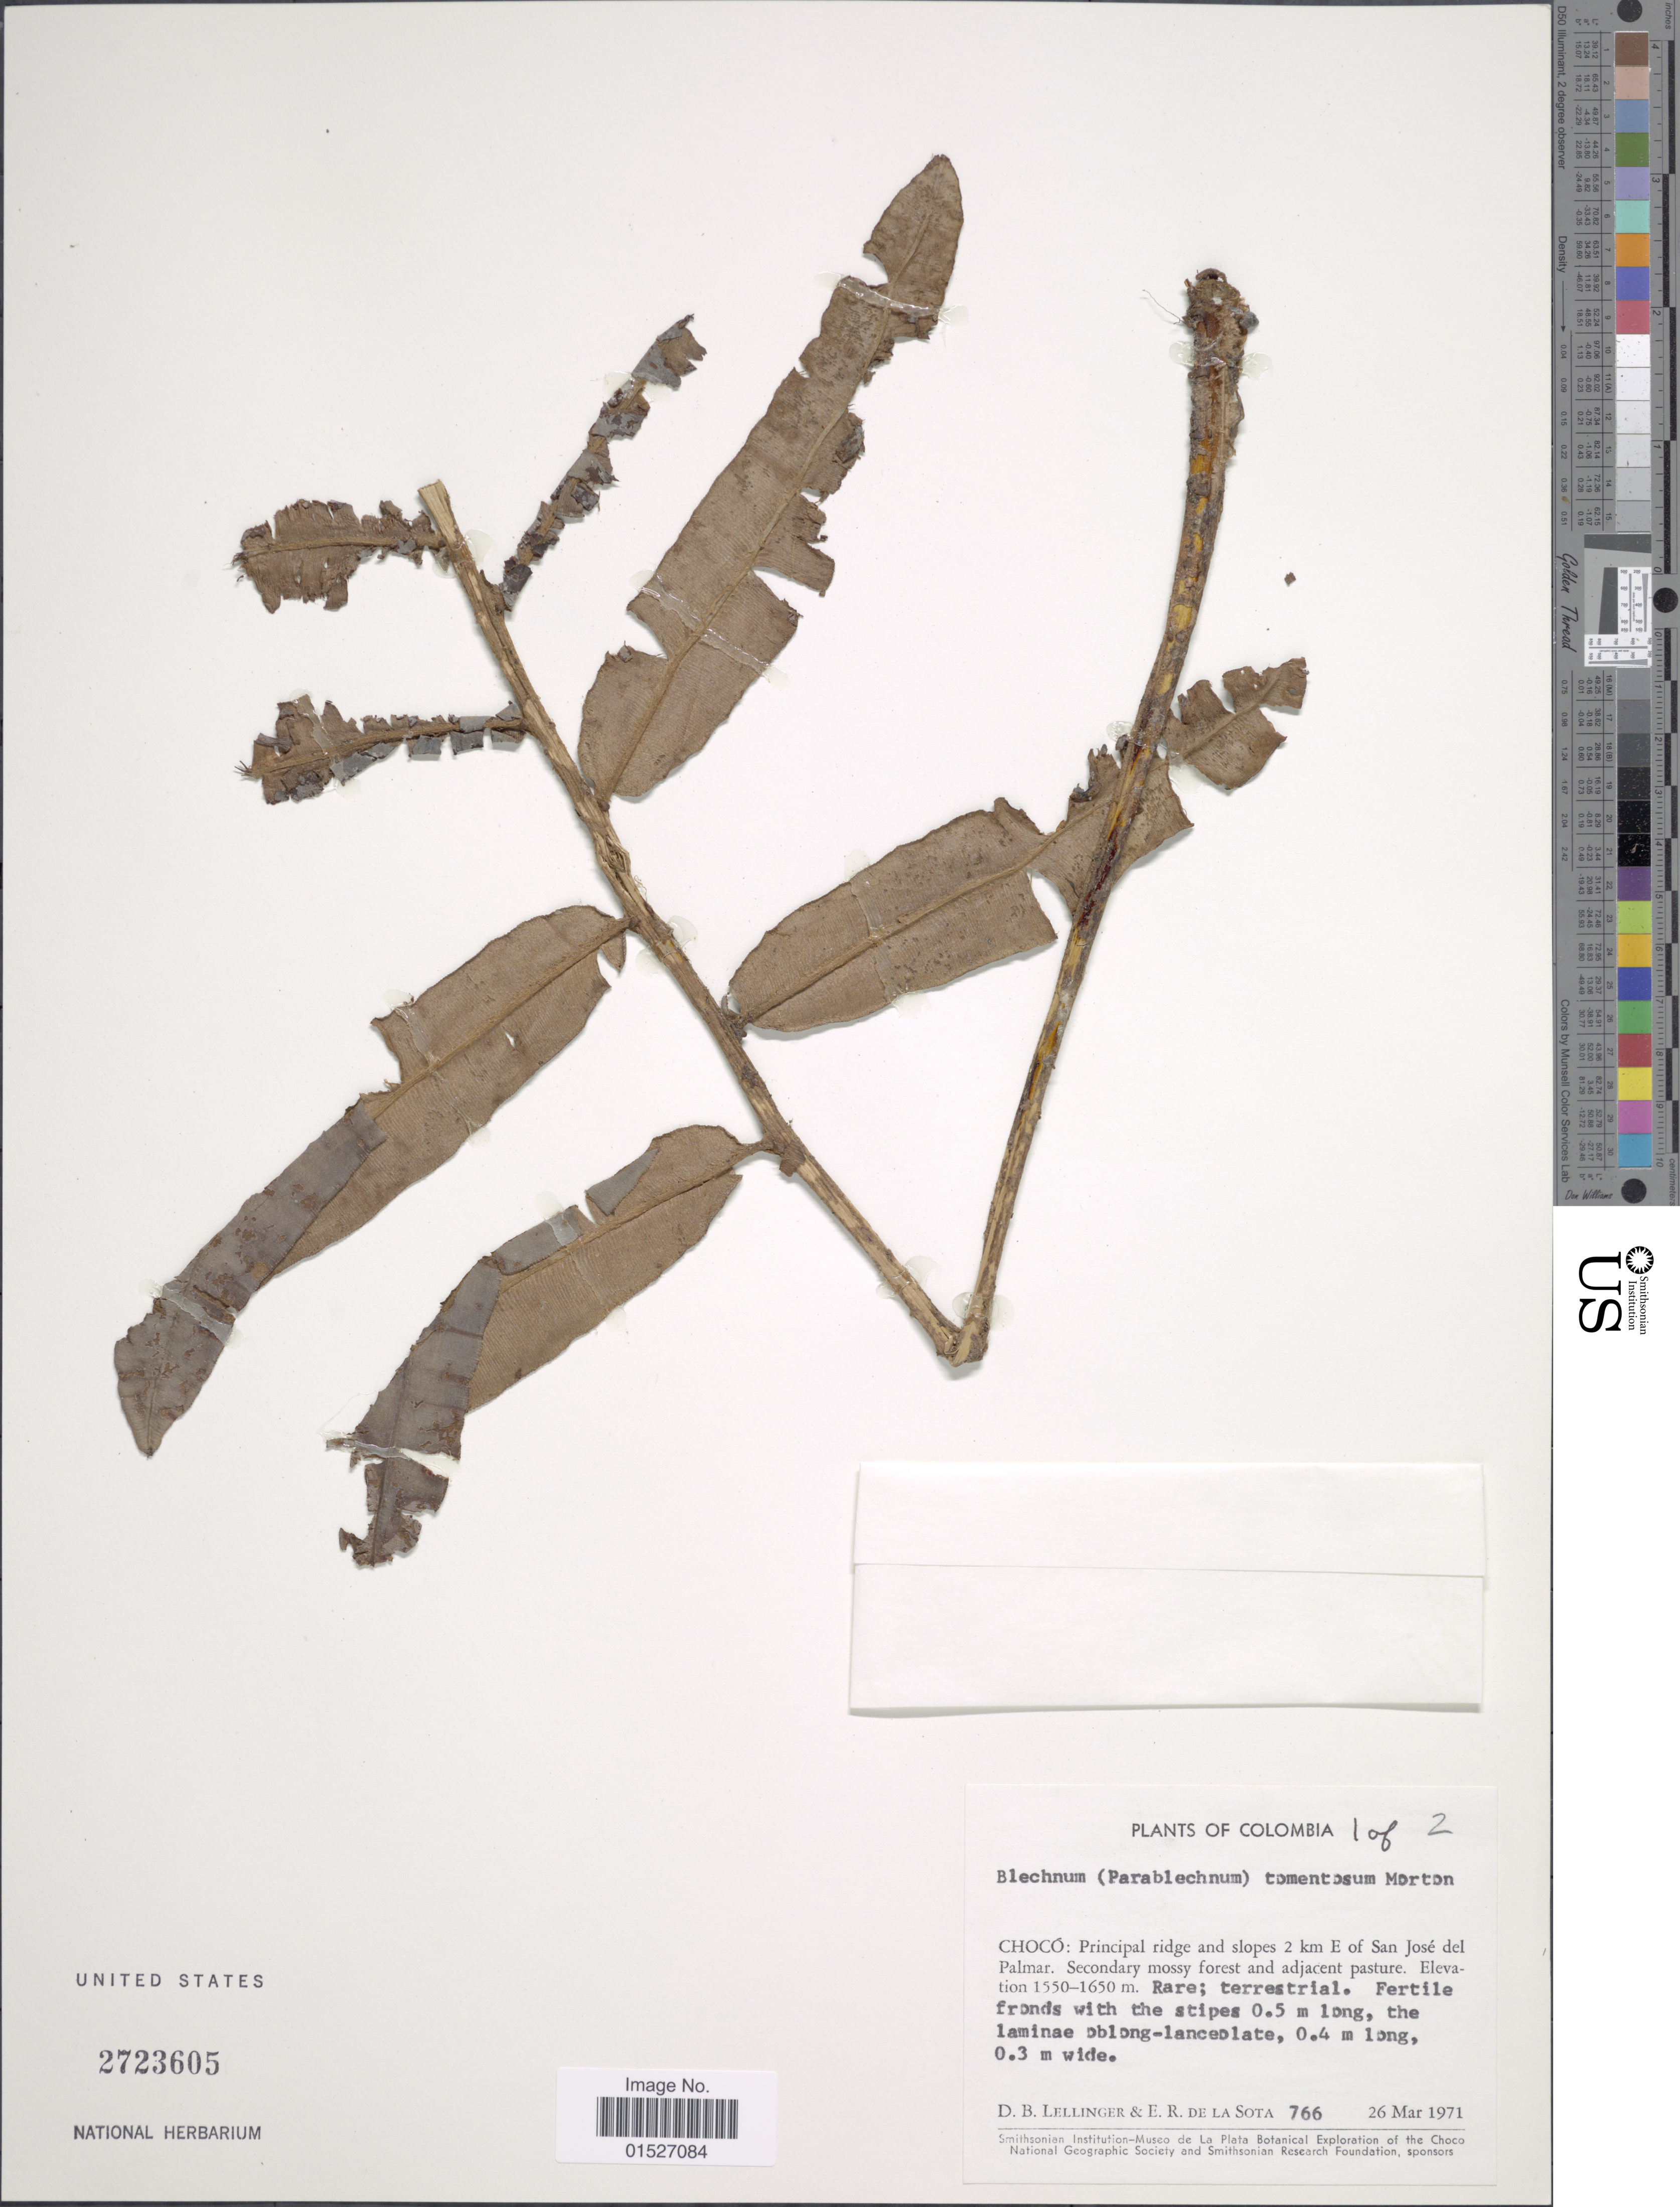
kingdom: Plantae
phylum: Tracheophyta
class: Polypodiopsida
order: Polypodiales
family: Blechnaceae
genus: Blechnum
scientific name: Blechnum tomentosum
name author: C.V. Morton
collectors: D. B. Lellinger & E. R. de la Sota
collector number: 766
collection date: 1971-03-26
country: Colombia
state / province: Chocó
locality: Choco:Principal ridge and slopes 2 km. E of San Jose del Palmar. Secondary mossy forest and adjacent pasture.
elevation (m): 1550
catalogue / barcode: US 2723605